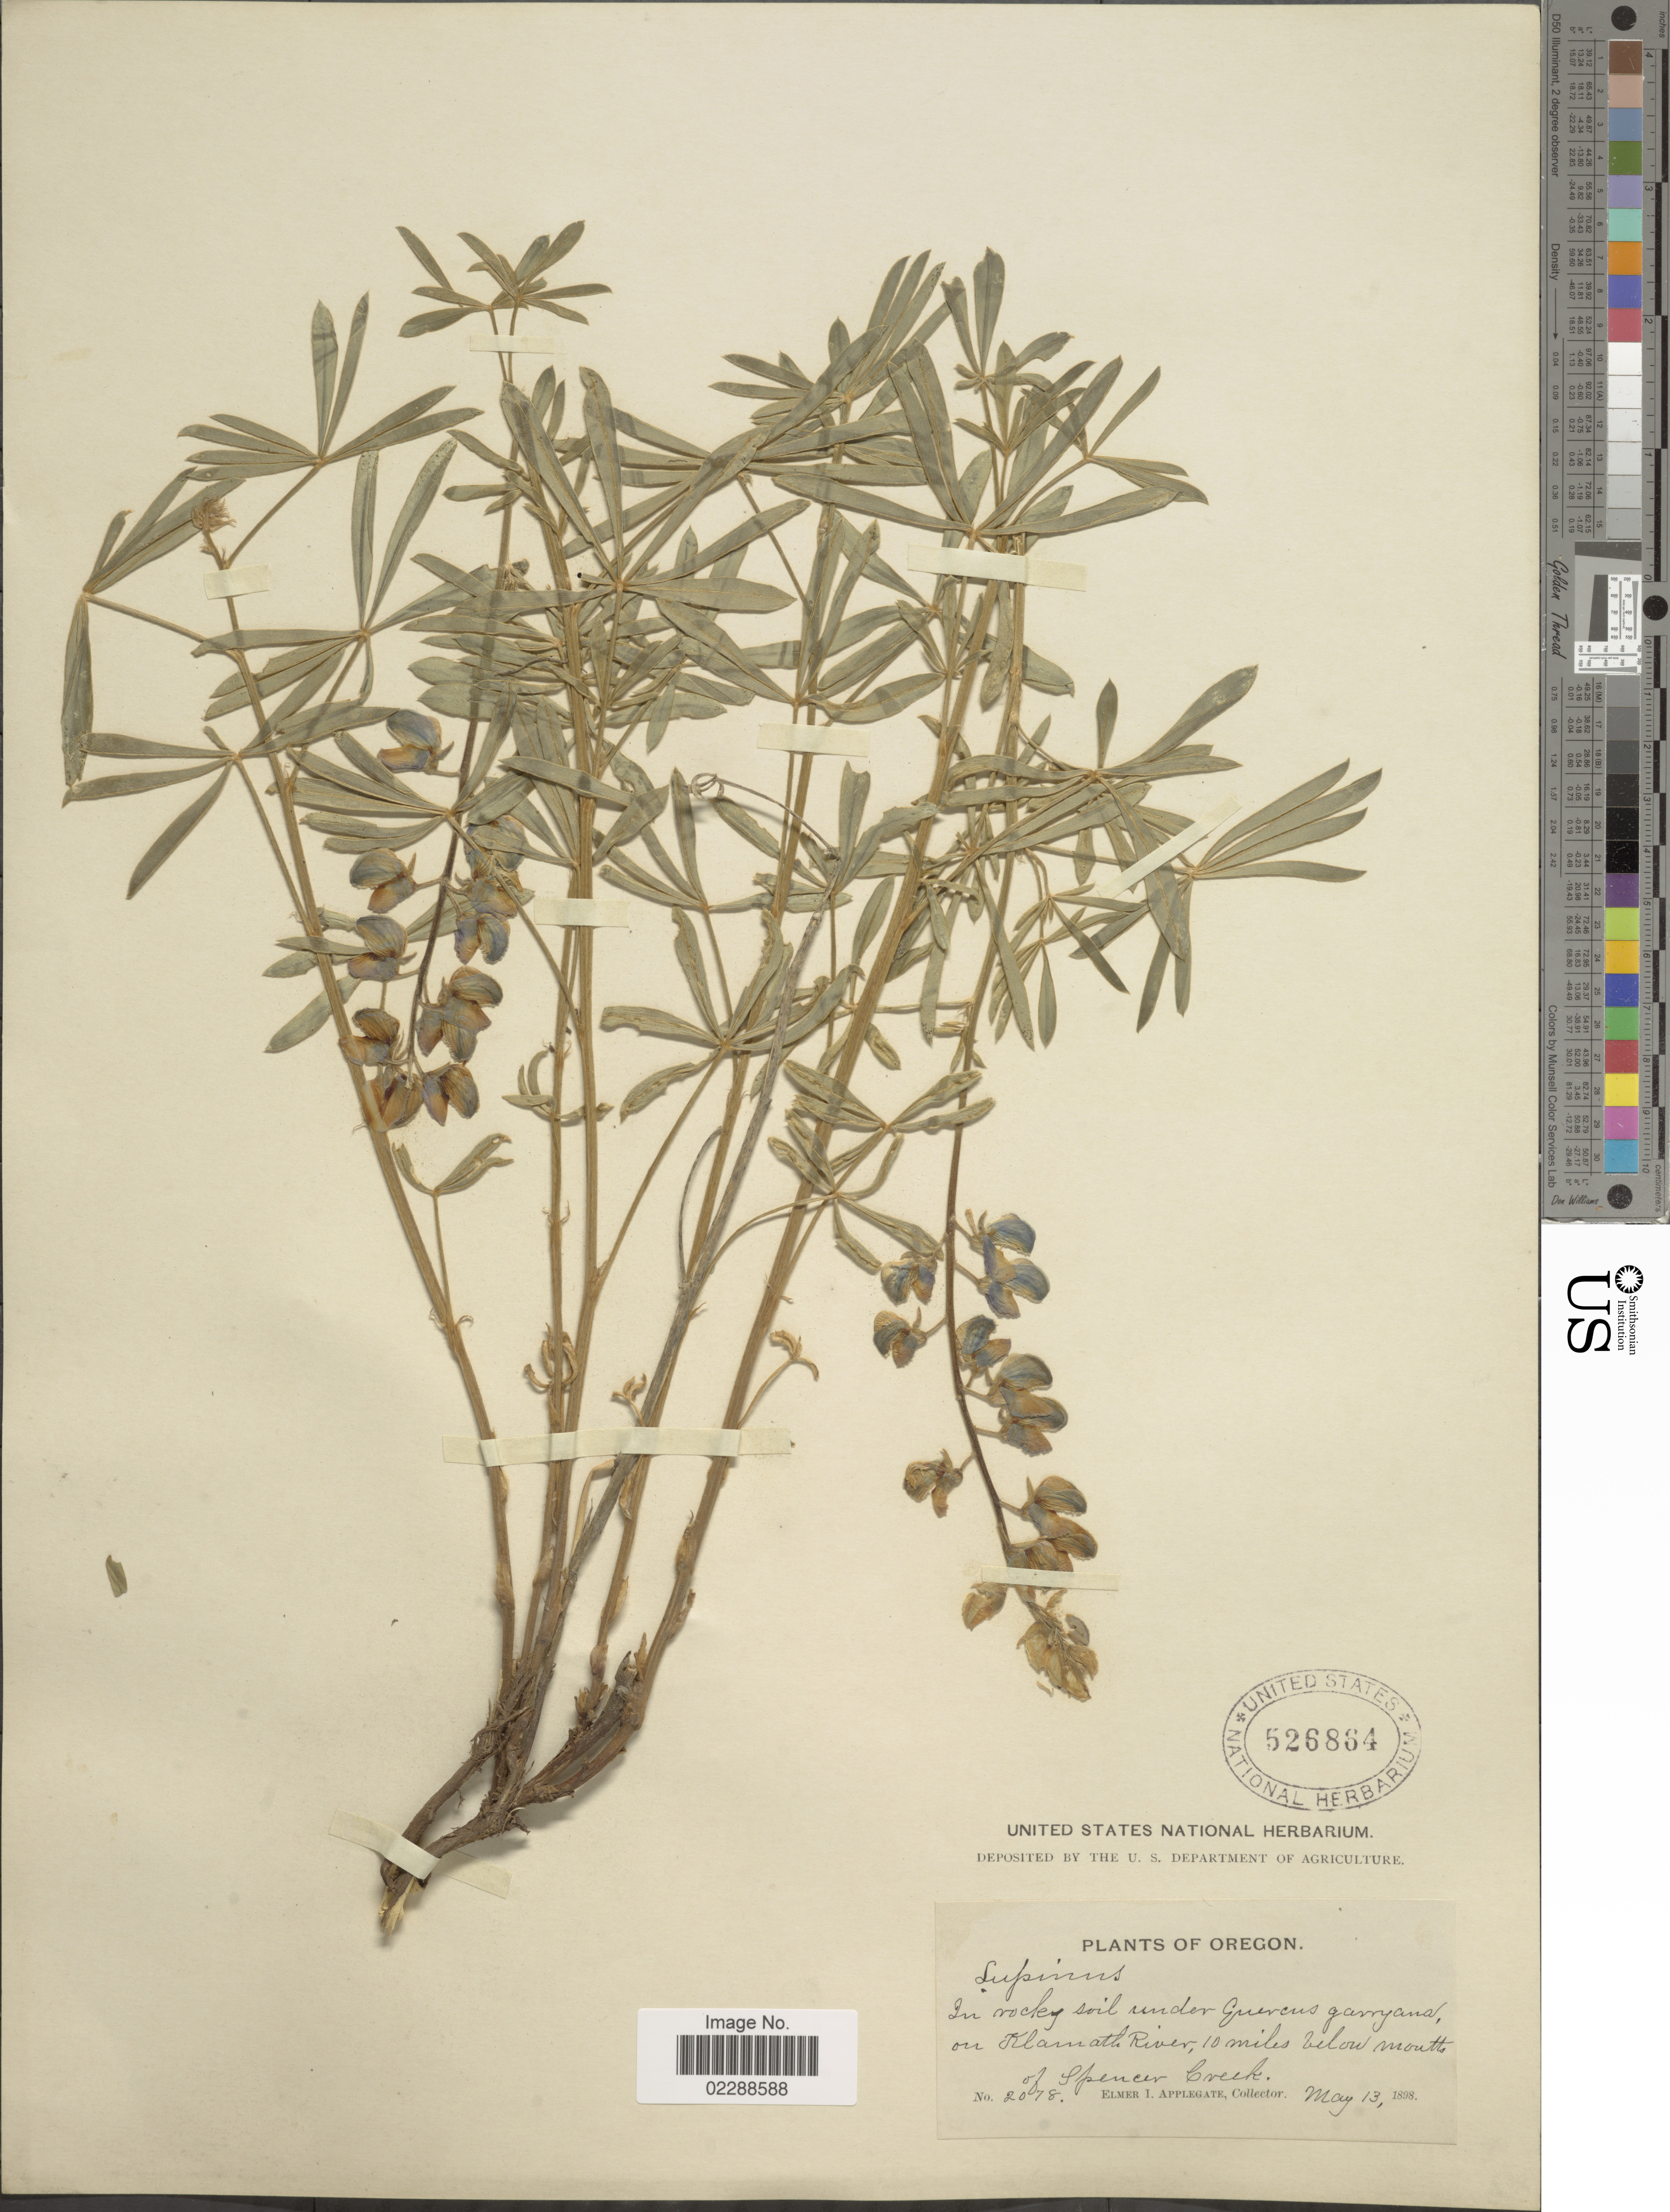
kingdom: Plantae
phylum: Tracheophyta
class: Magnoliopsida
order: Fabales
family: Fabaceae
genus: Lupinus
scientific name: Lupinus sp.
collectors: E. I. Applegate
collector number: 2078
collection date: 1898-05-13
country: United States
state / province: Oregon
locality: In rocky soil under Guercus garryans, on Klamath River, 10 miles below mouths of Spencer Creek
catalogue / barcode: US 526834